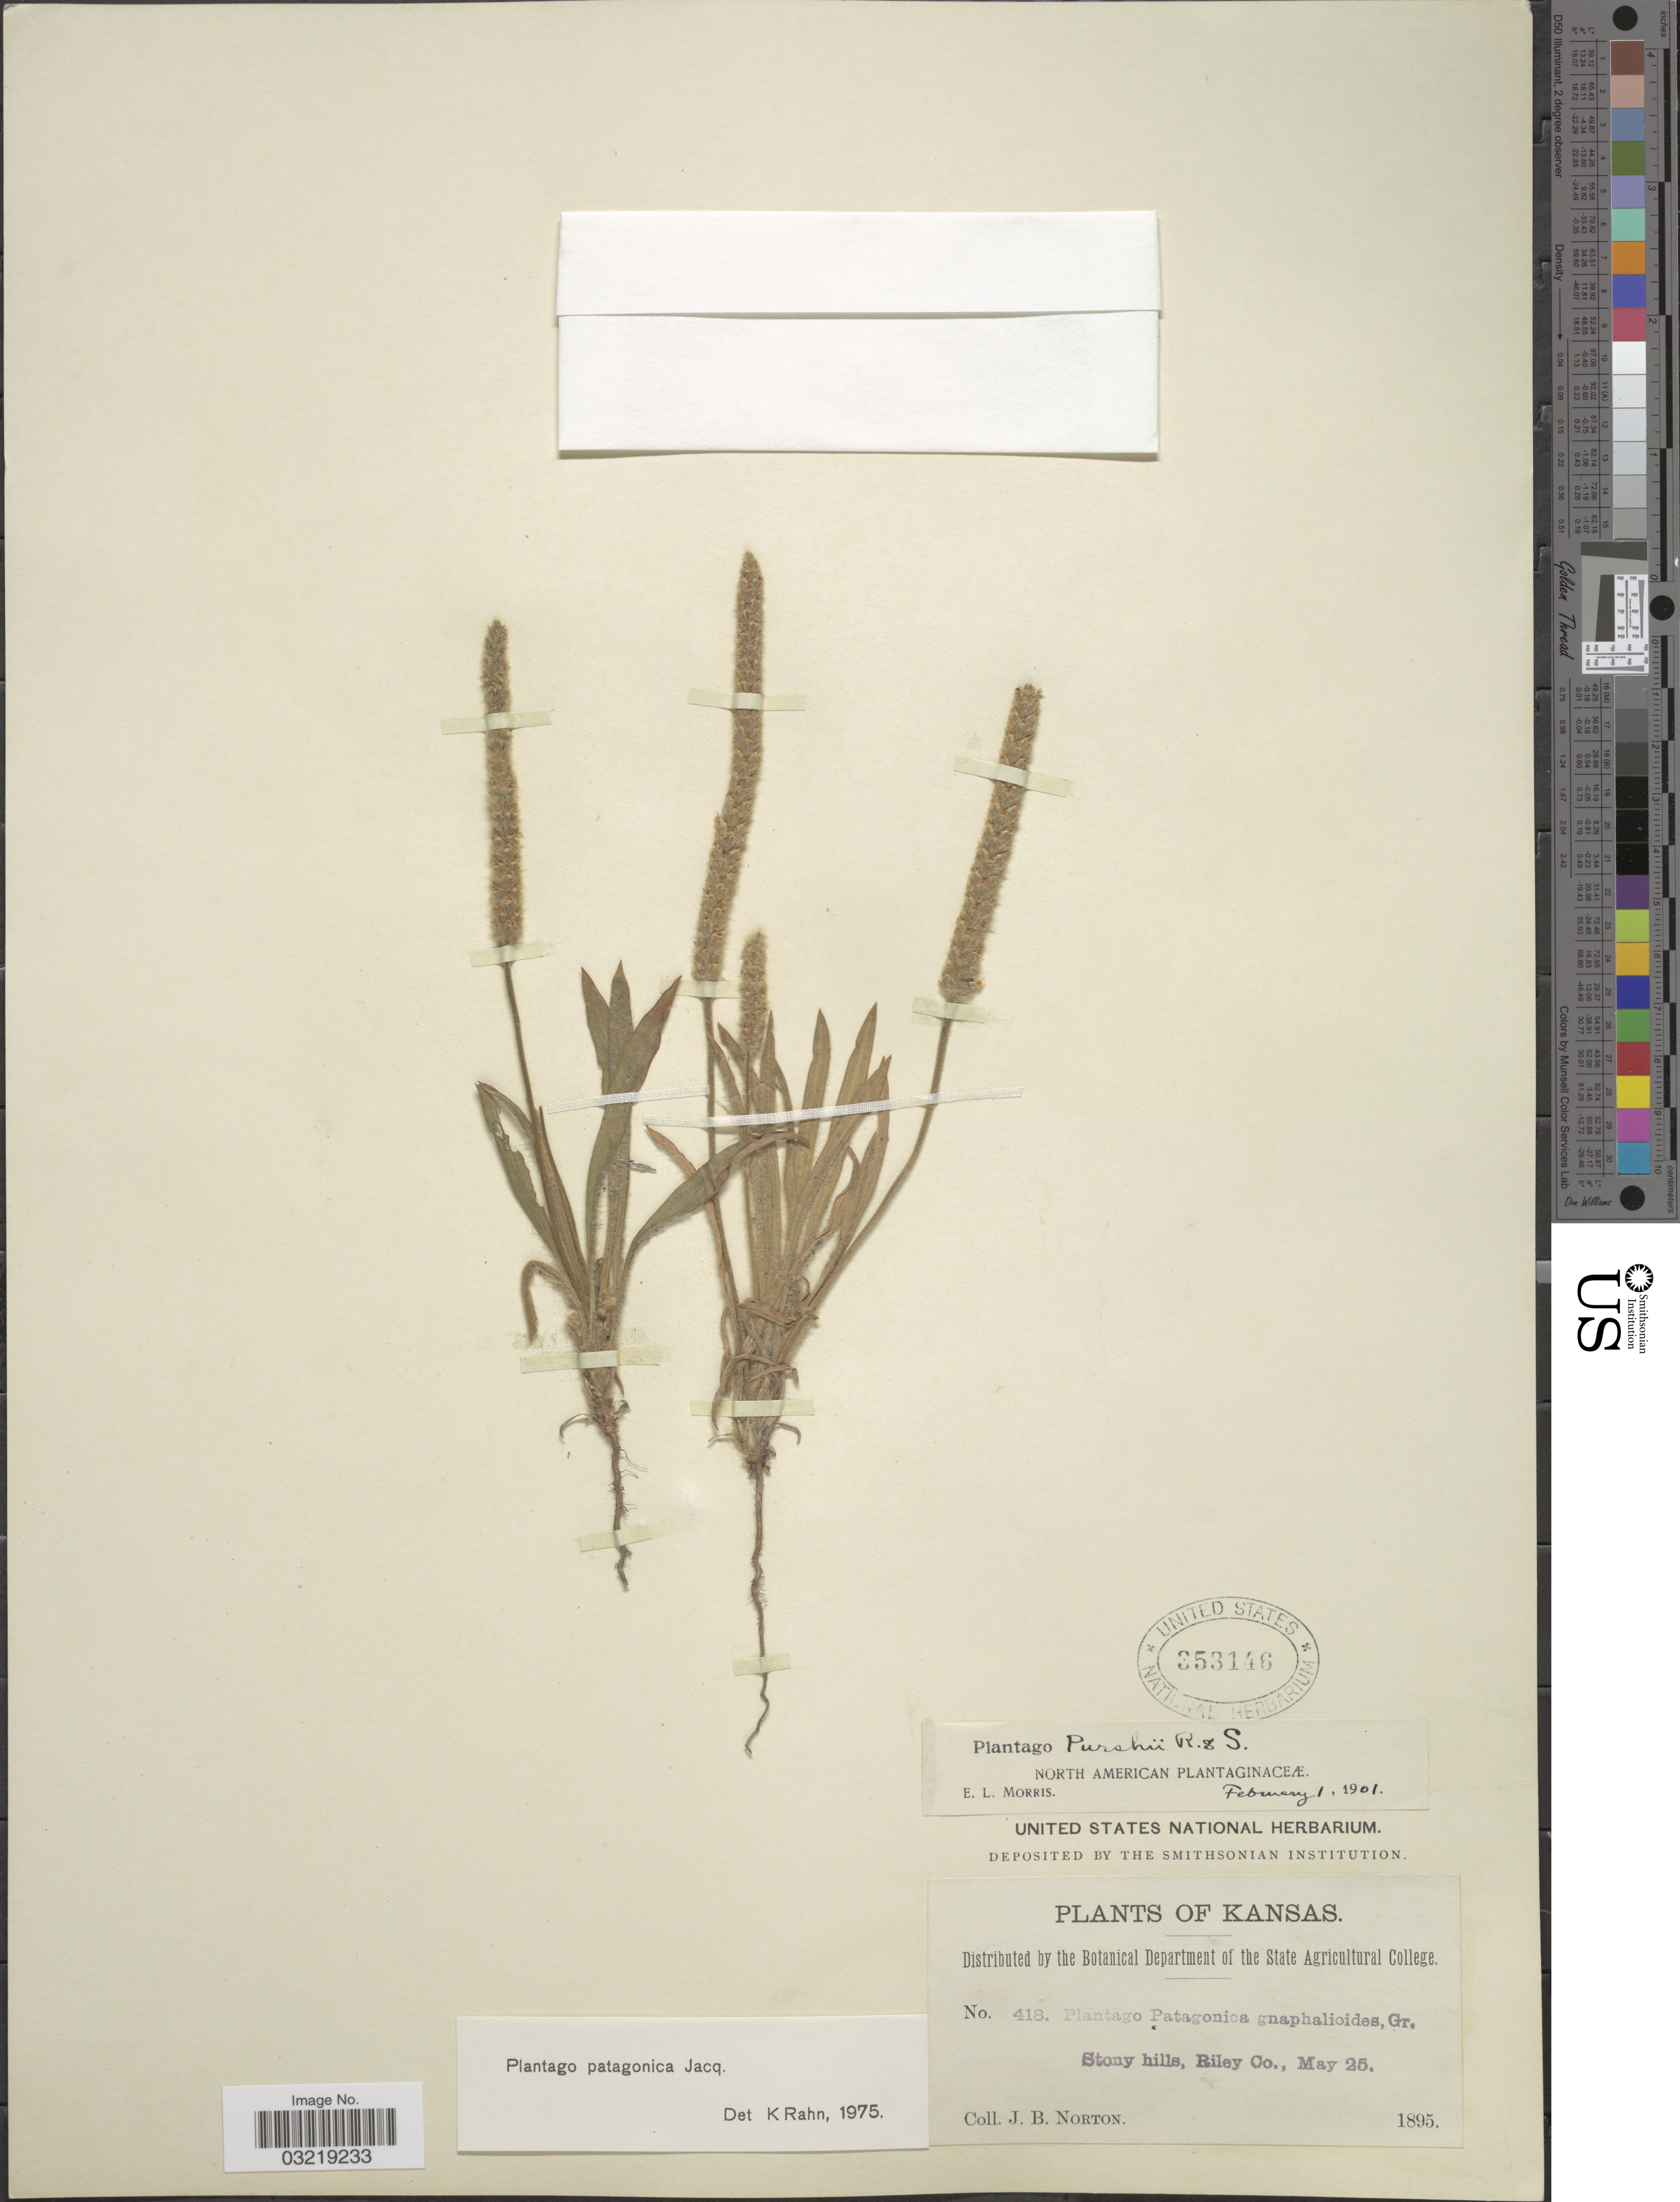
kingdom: Plantae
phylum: Tracheophyta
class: Magnoliopsida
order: Lamiales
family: Plantaginaceae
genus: Plantago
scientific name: Plantago patagonica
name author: Jacq.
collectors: J. B. Norton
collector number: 418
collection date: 1895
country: United States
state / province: Kansas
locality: Riley Co.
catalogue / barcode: US 353146